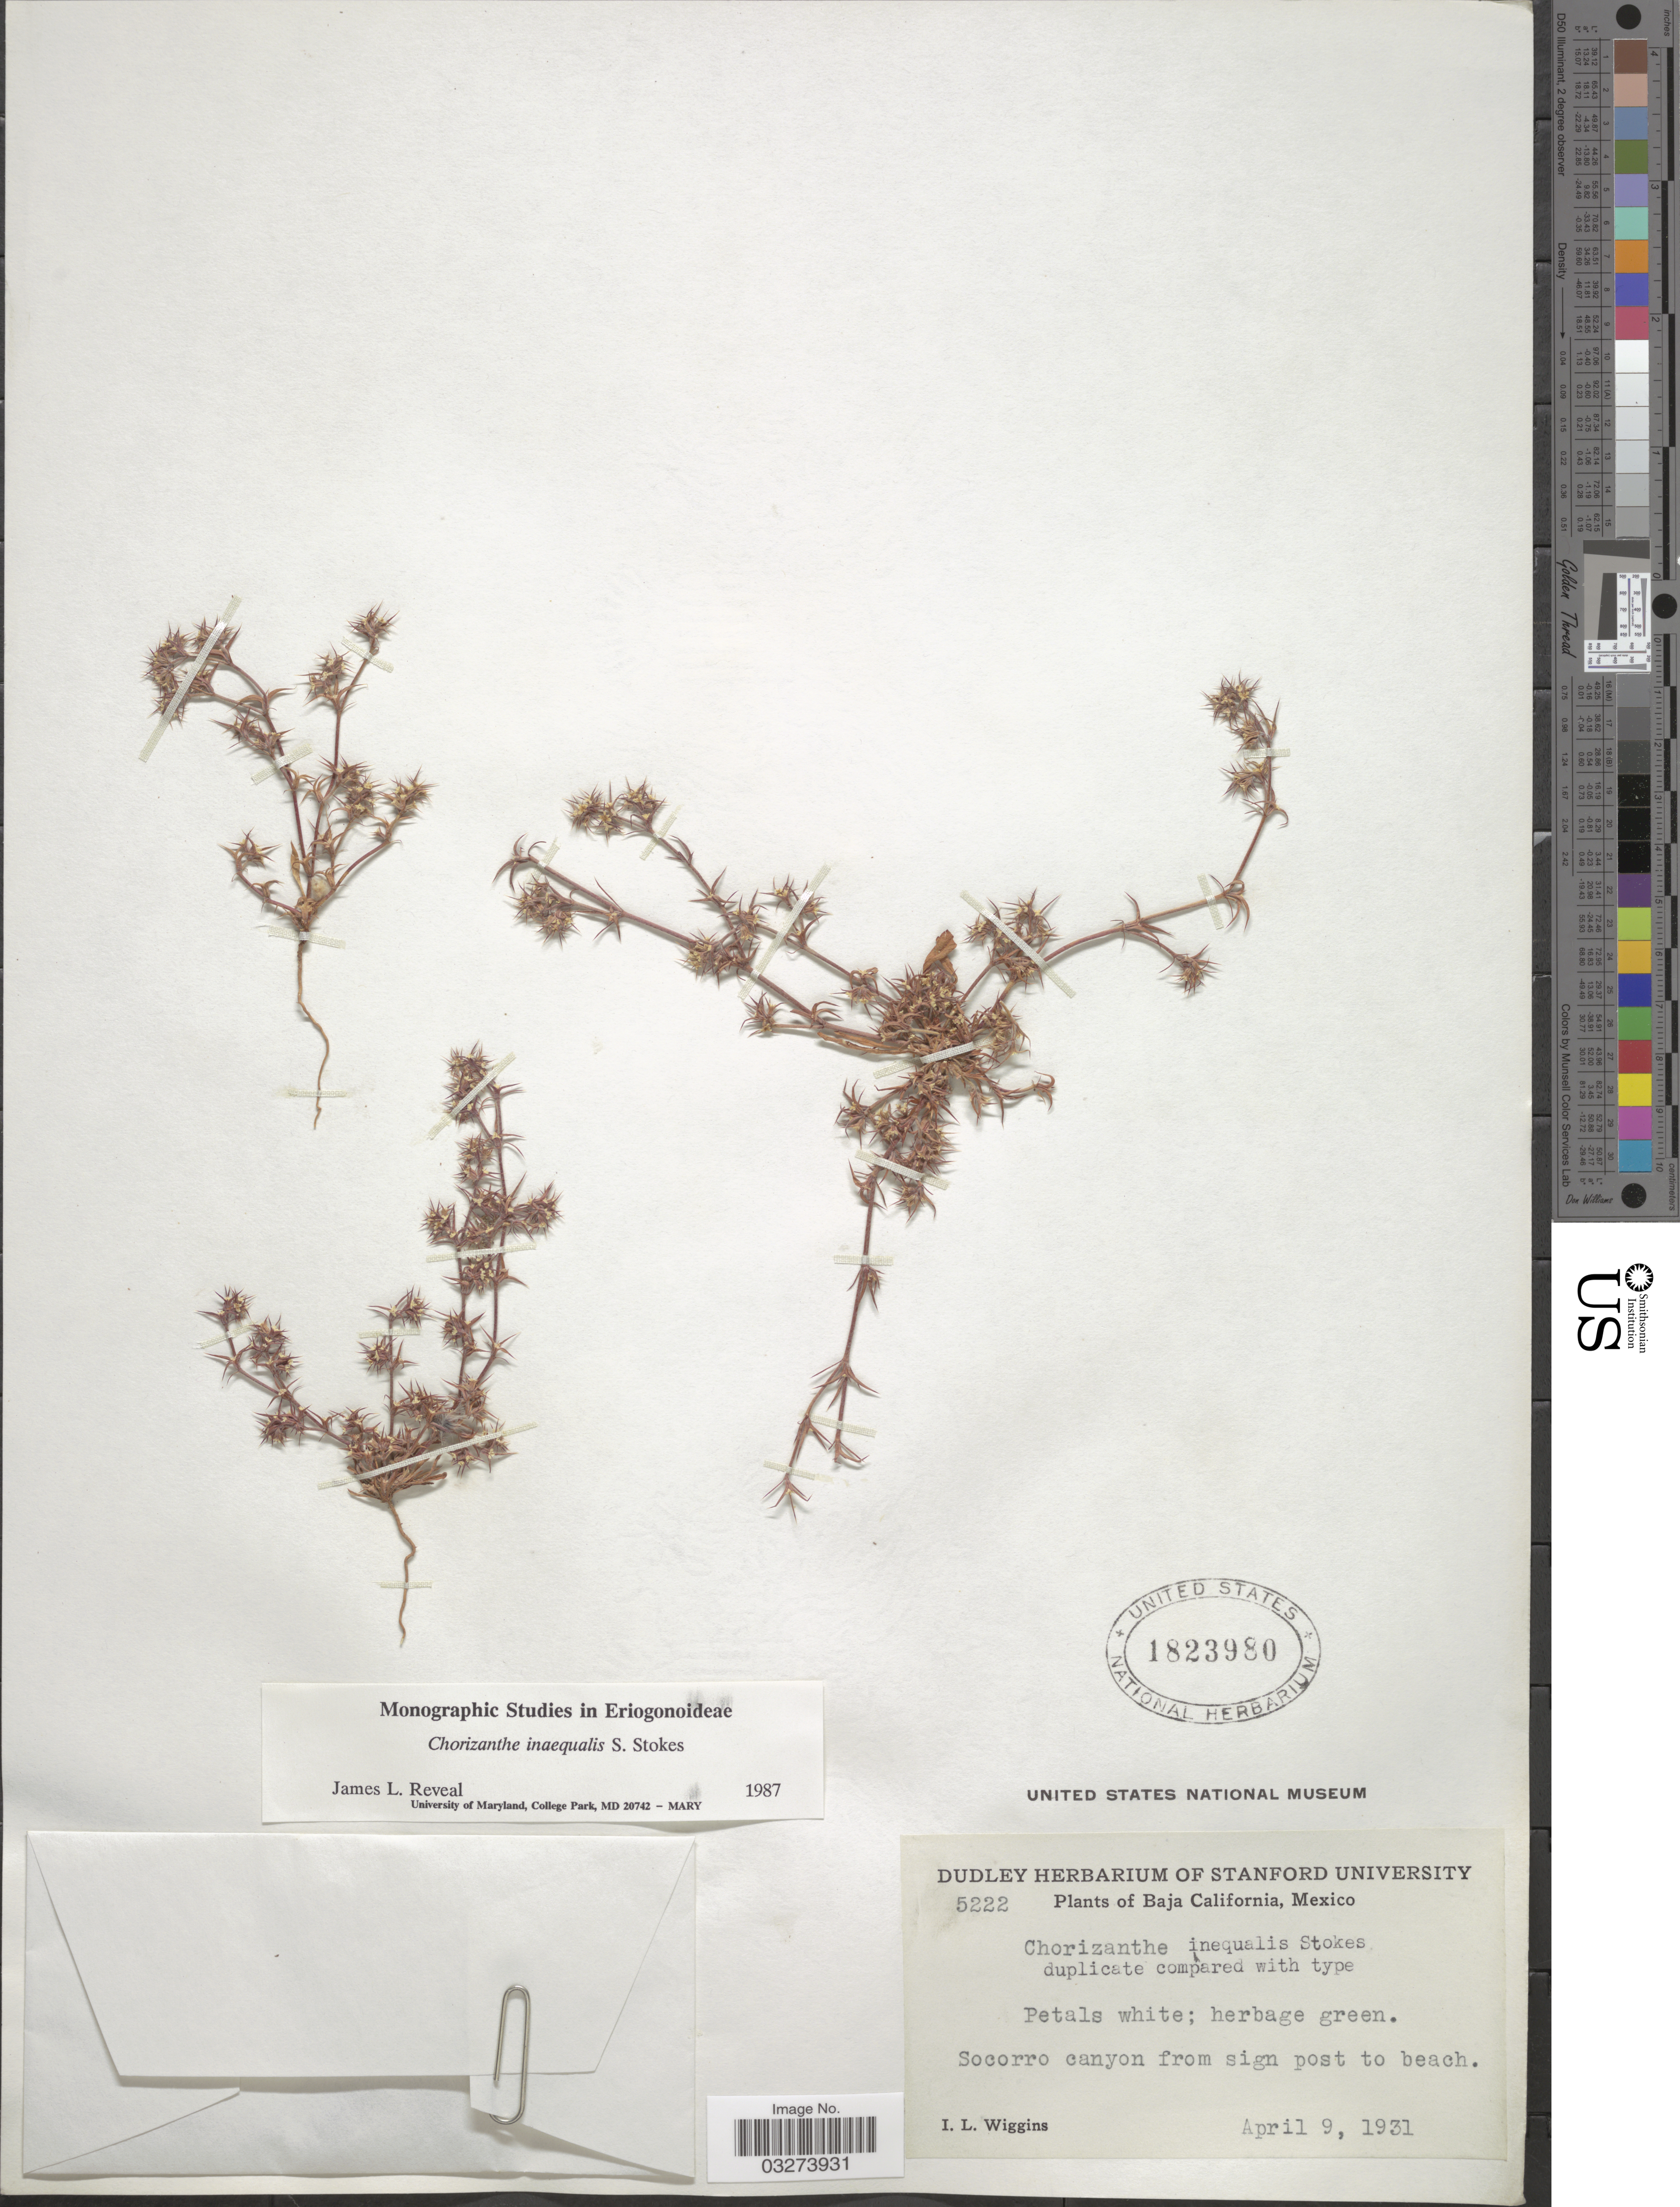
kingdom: Plantae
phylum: Tracheophyta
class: Magnoliopsida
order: Caryophyllales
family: Polygonaceae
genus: Chorizanthe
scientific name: Chorizanthe inequalis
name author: S. Stokes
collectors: I. L. Wiggins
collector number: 5222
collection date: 1931-04-09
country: Mexico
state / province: Baja California Norte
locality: Socorro canyon from sign post to beach.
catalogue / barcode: US 1823980